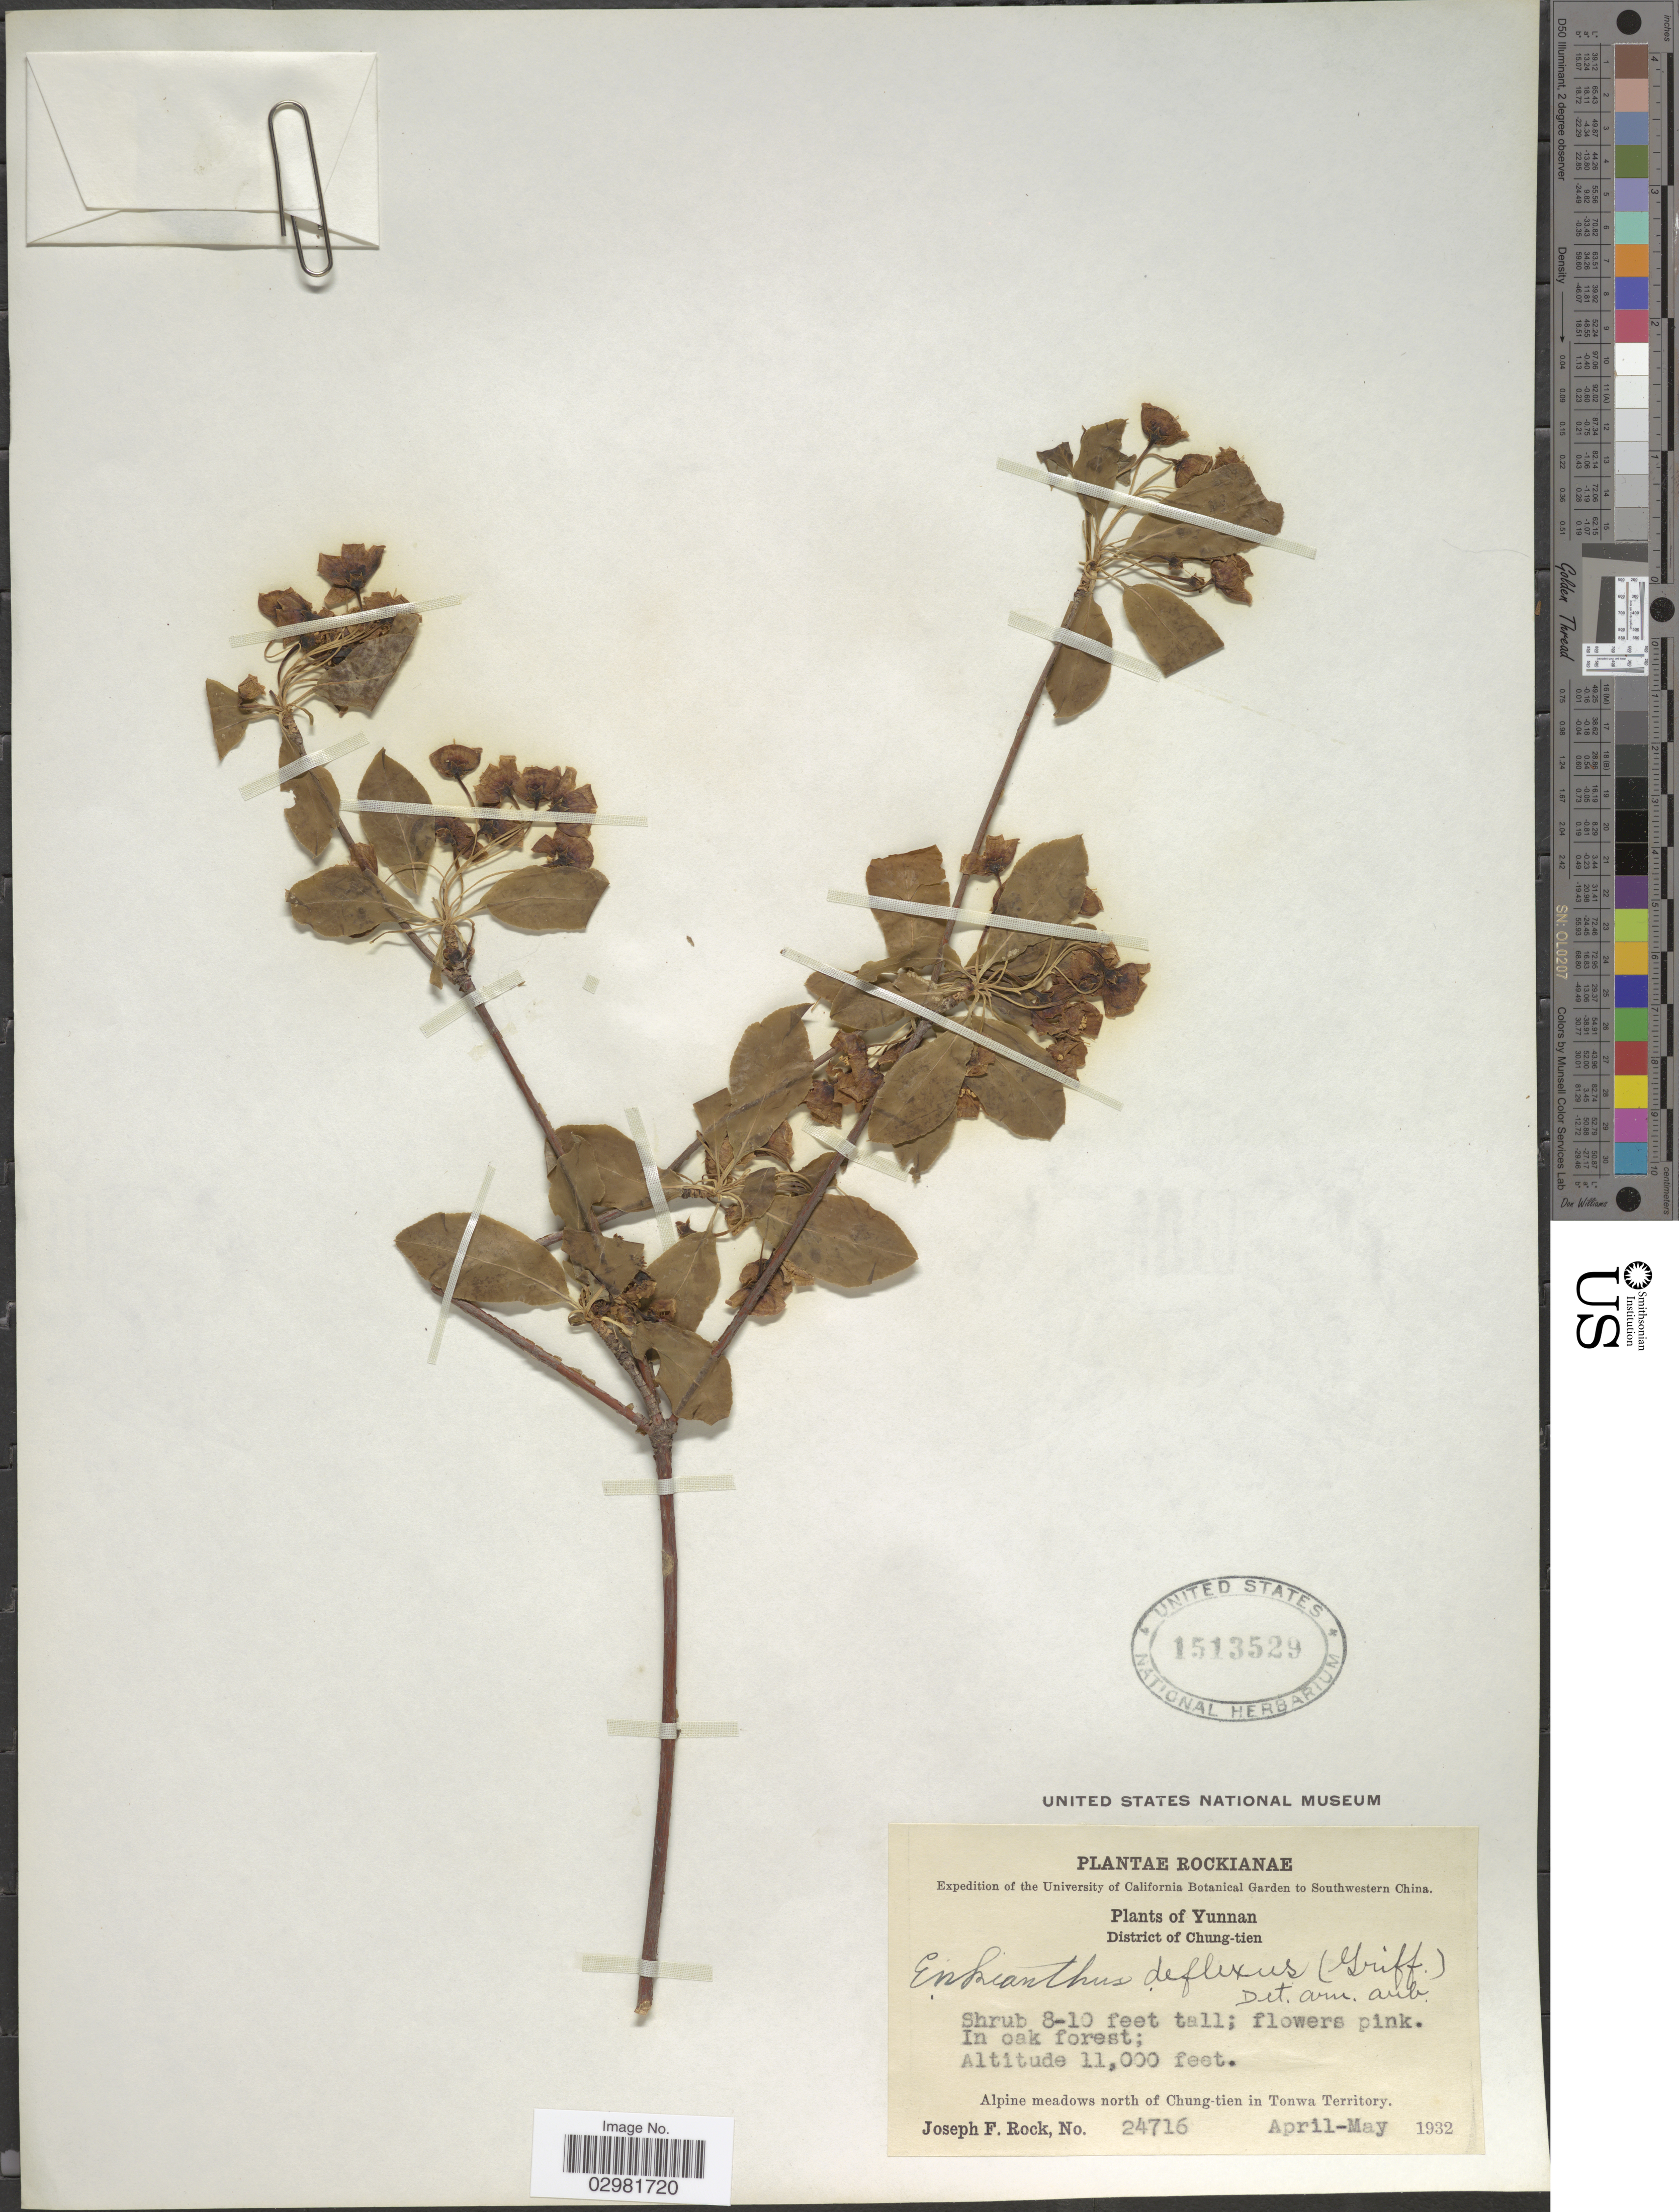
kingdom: Plantae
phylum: Tracheophyta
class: Magnoliopsida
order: Ericales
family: Ericaceae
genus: Enkianthus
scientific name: Enkianthus deflexus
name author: (Griff.) C.K. Schneid.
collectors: J. F. Rock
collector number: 24716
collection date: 1932-04/1932-05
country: China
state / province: Yunnan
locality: Southwestern China. District Chung-tien. Alpine meadows north of Chung-tien in Tonwa Territory.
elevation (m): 3353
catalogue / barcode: US 1513529